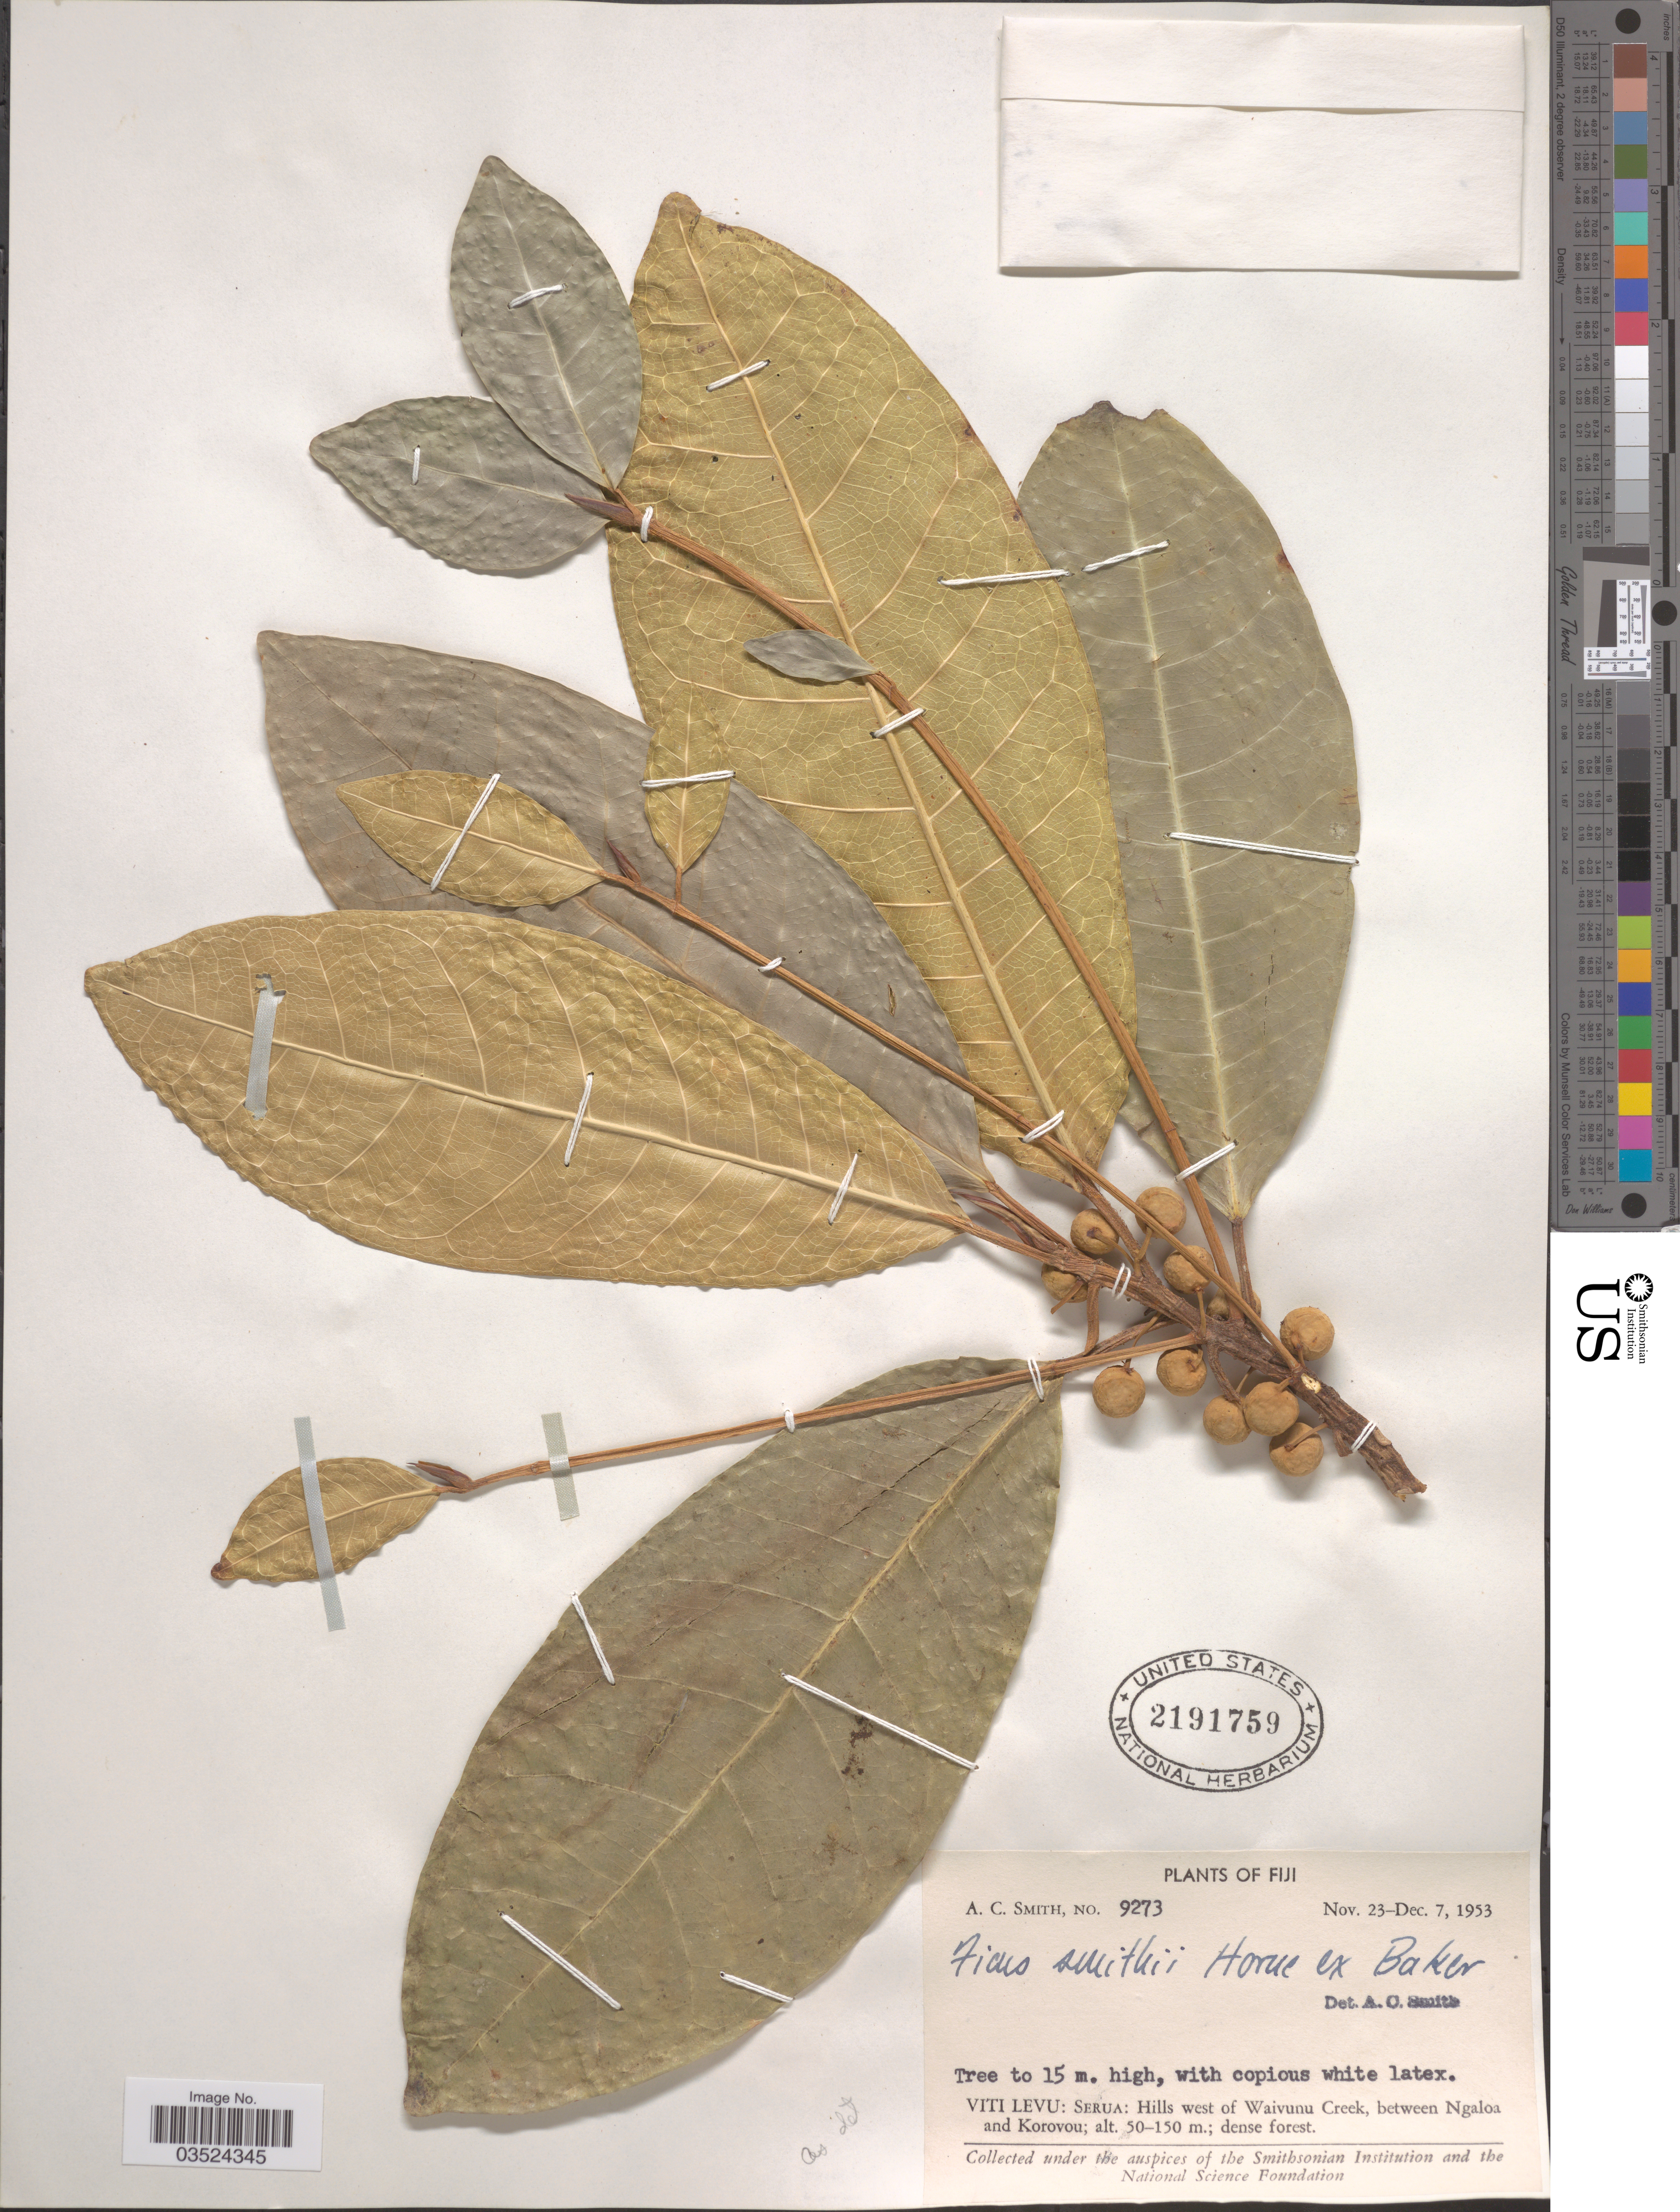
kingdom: Plantae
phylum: Tracheophyta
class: Magnoliopsida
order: Rosales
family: Moraceae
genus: Ficus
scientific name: Ficus smithii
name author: Horne ex Baker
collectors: A. C. Smith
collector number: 9273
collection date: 1953-11-23/1953-12-07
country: Fiji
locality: Viti Levu: Serua: Hills west of Waivunu Creek, between Ngaloa and Korovou.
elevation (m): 50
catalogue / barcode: US 2191759